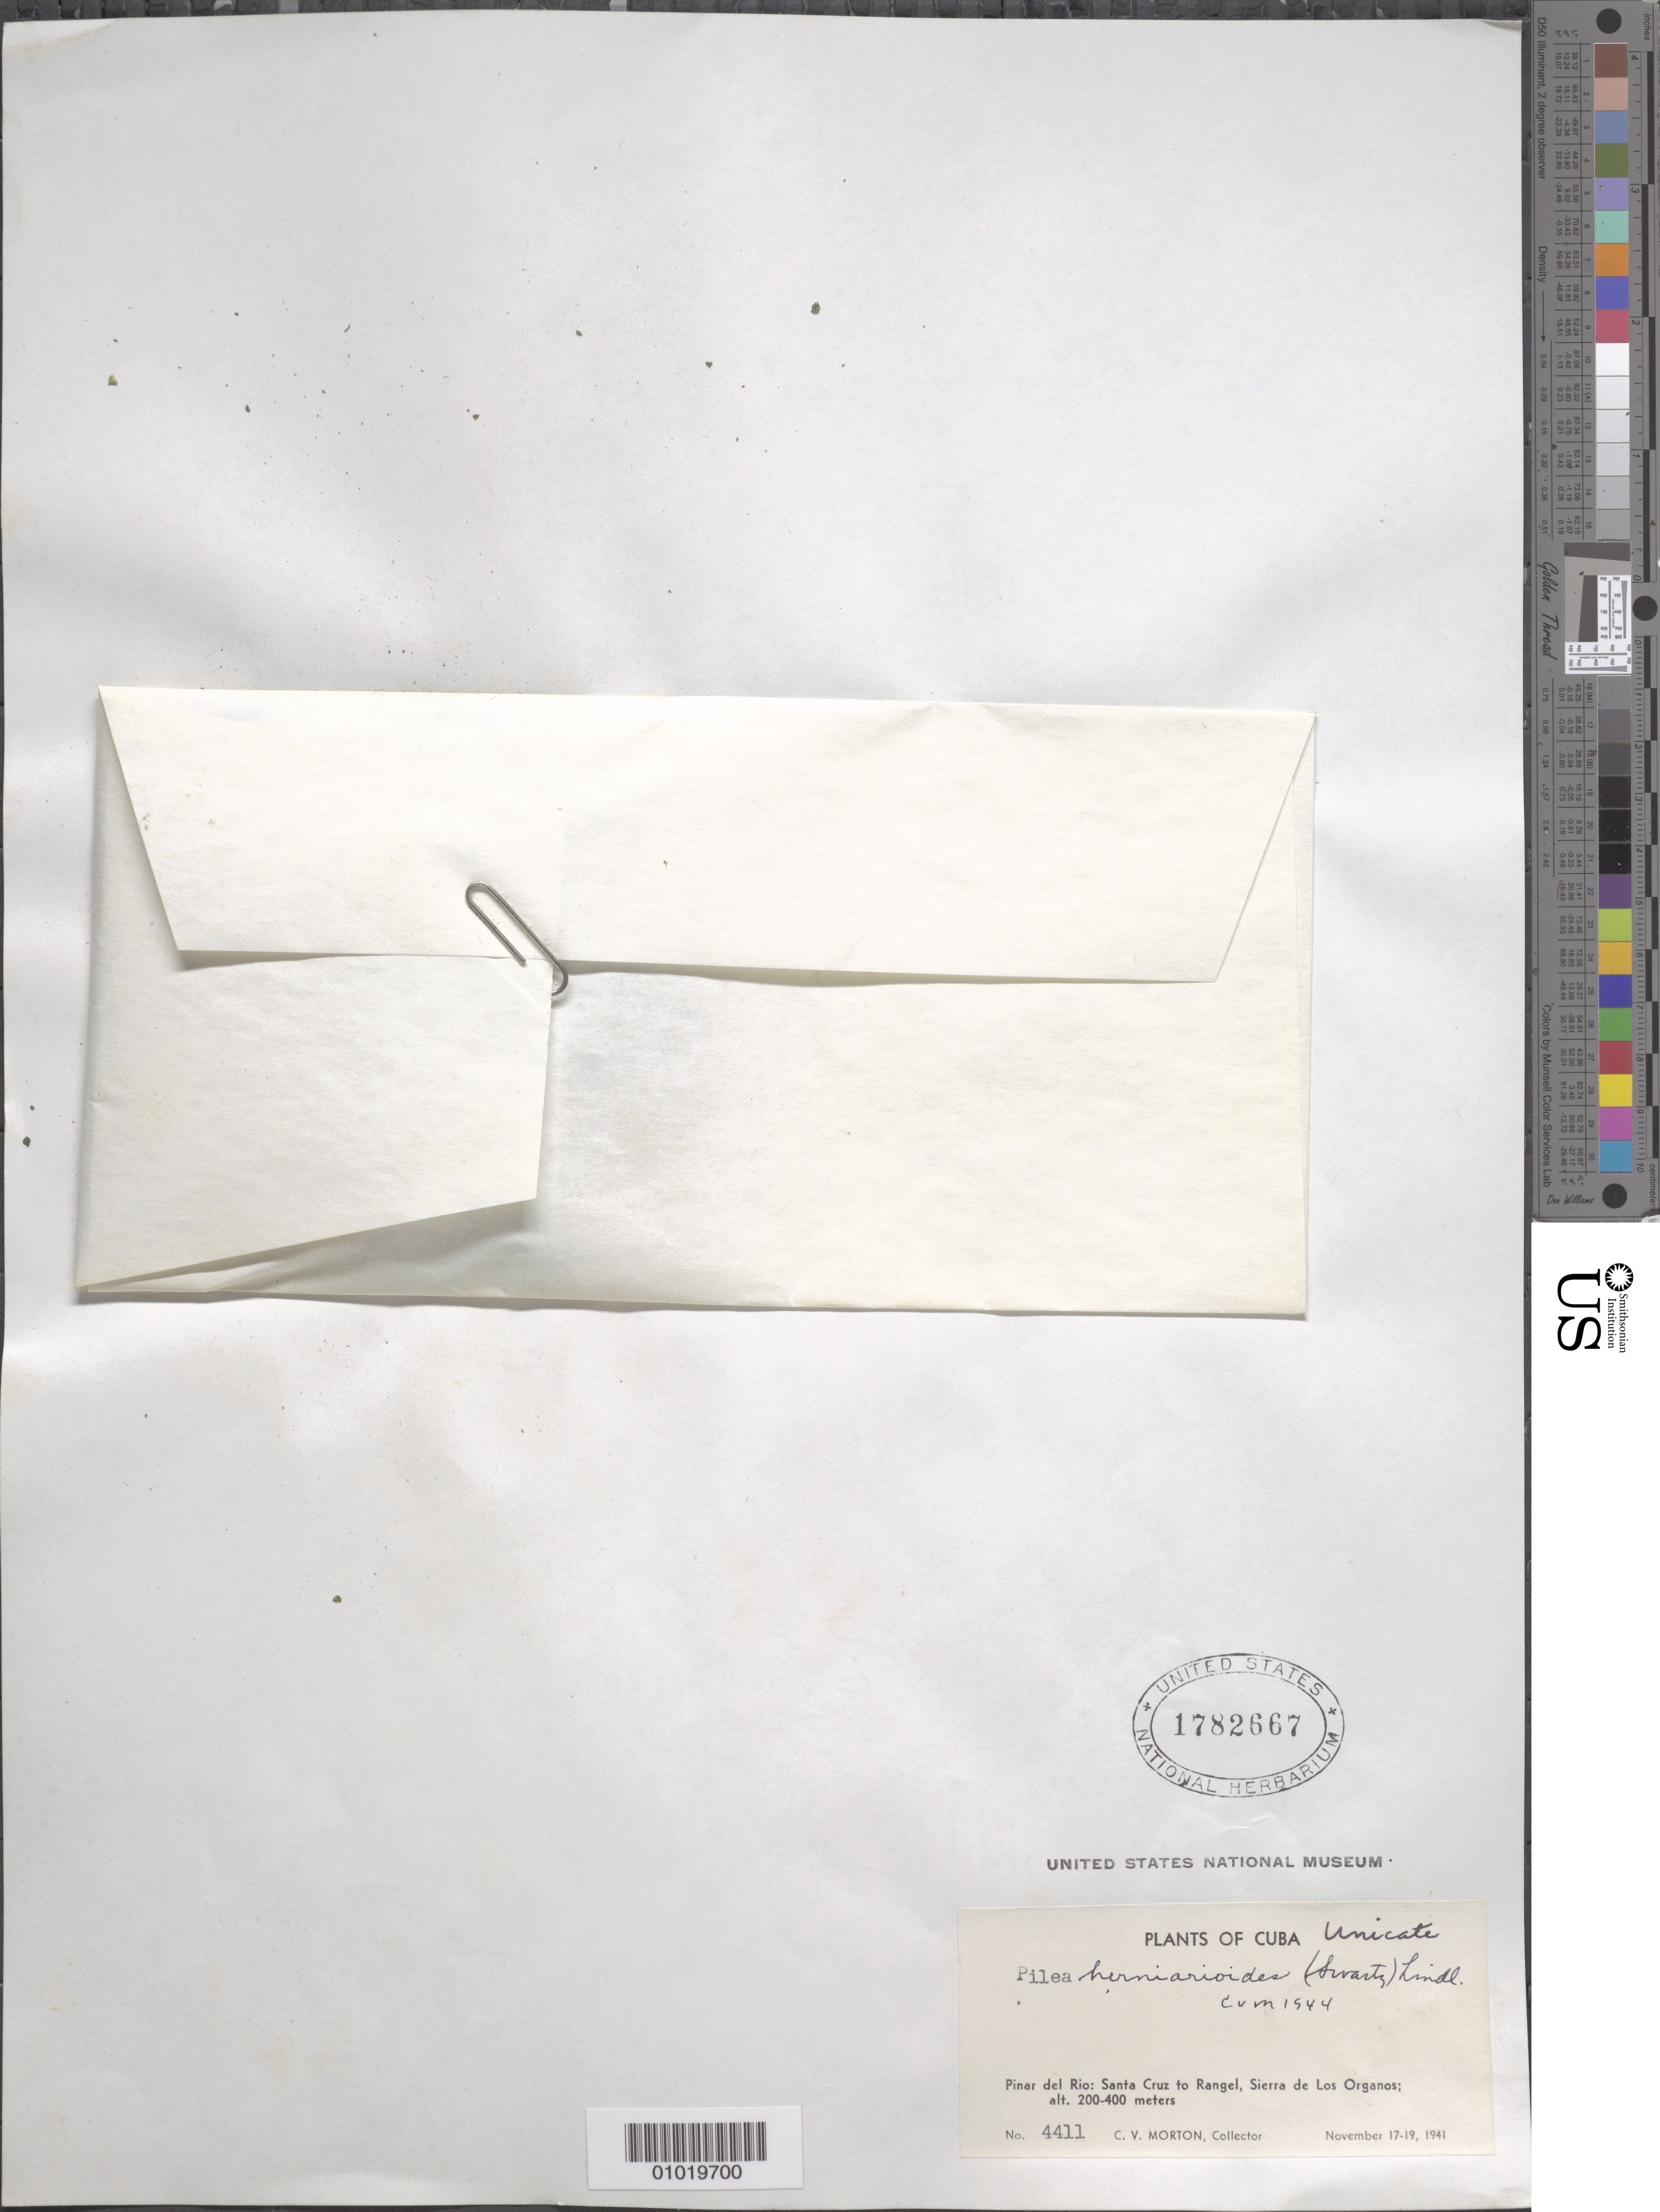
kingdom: Plantae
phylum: Tracheophyta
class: Magnoliopsida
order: Rosales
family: Urticaceae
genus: Pilea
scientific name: Pilea herniarioides var. herniarioides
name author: (Sw.) Lindl.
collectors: C. V. Morton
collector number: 4411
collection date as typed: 17 Nov 1941 to 19 Nov 1941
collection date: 1941-11-17/1941-11-19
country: Cuba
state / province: Pinar del Rio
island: Cuba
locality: Pinar del Rio; Santa Cruz to Rangel, Sierra de Los Organos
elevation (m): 200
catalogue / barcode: US 1782667